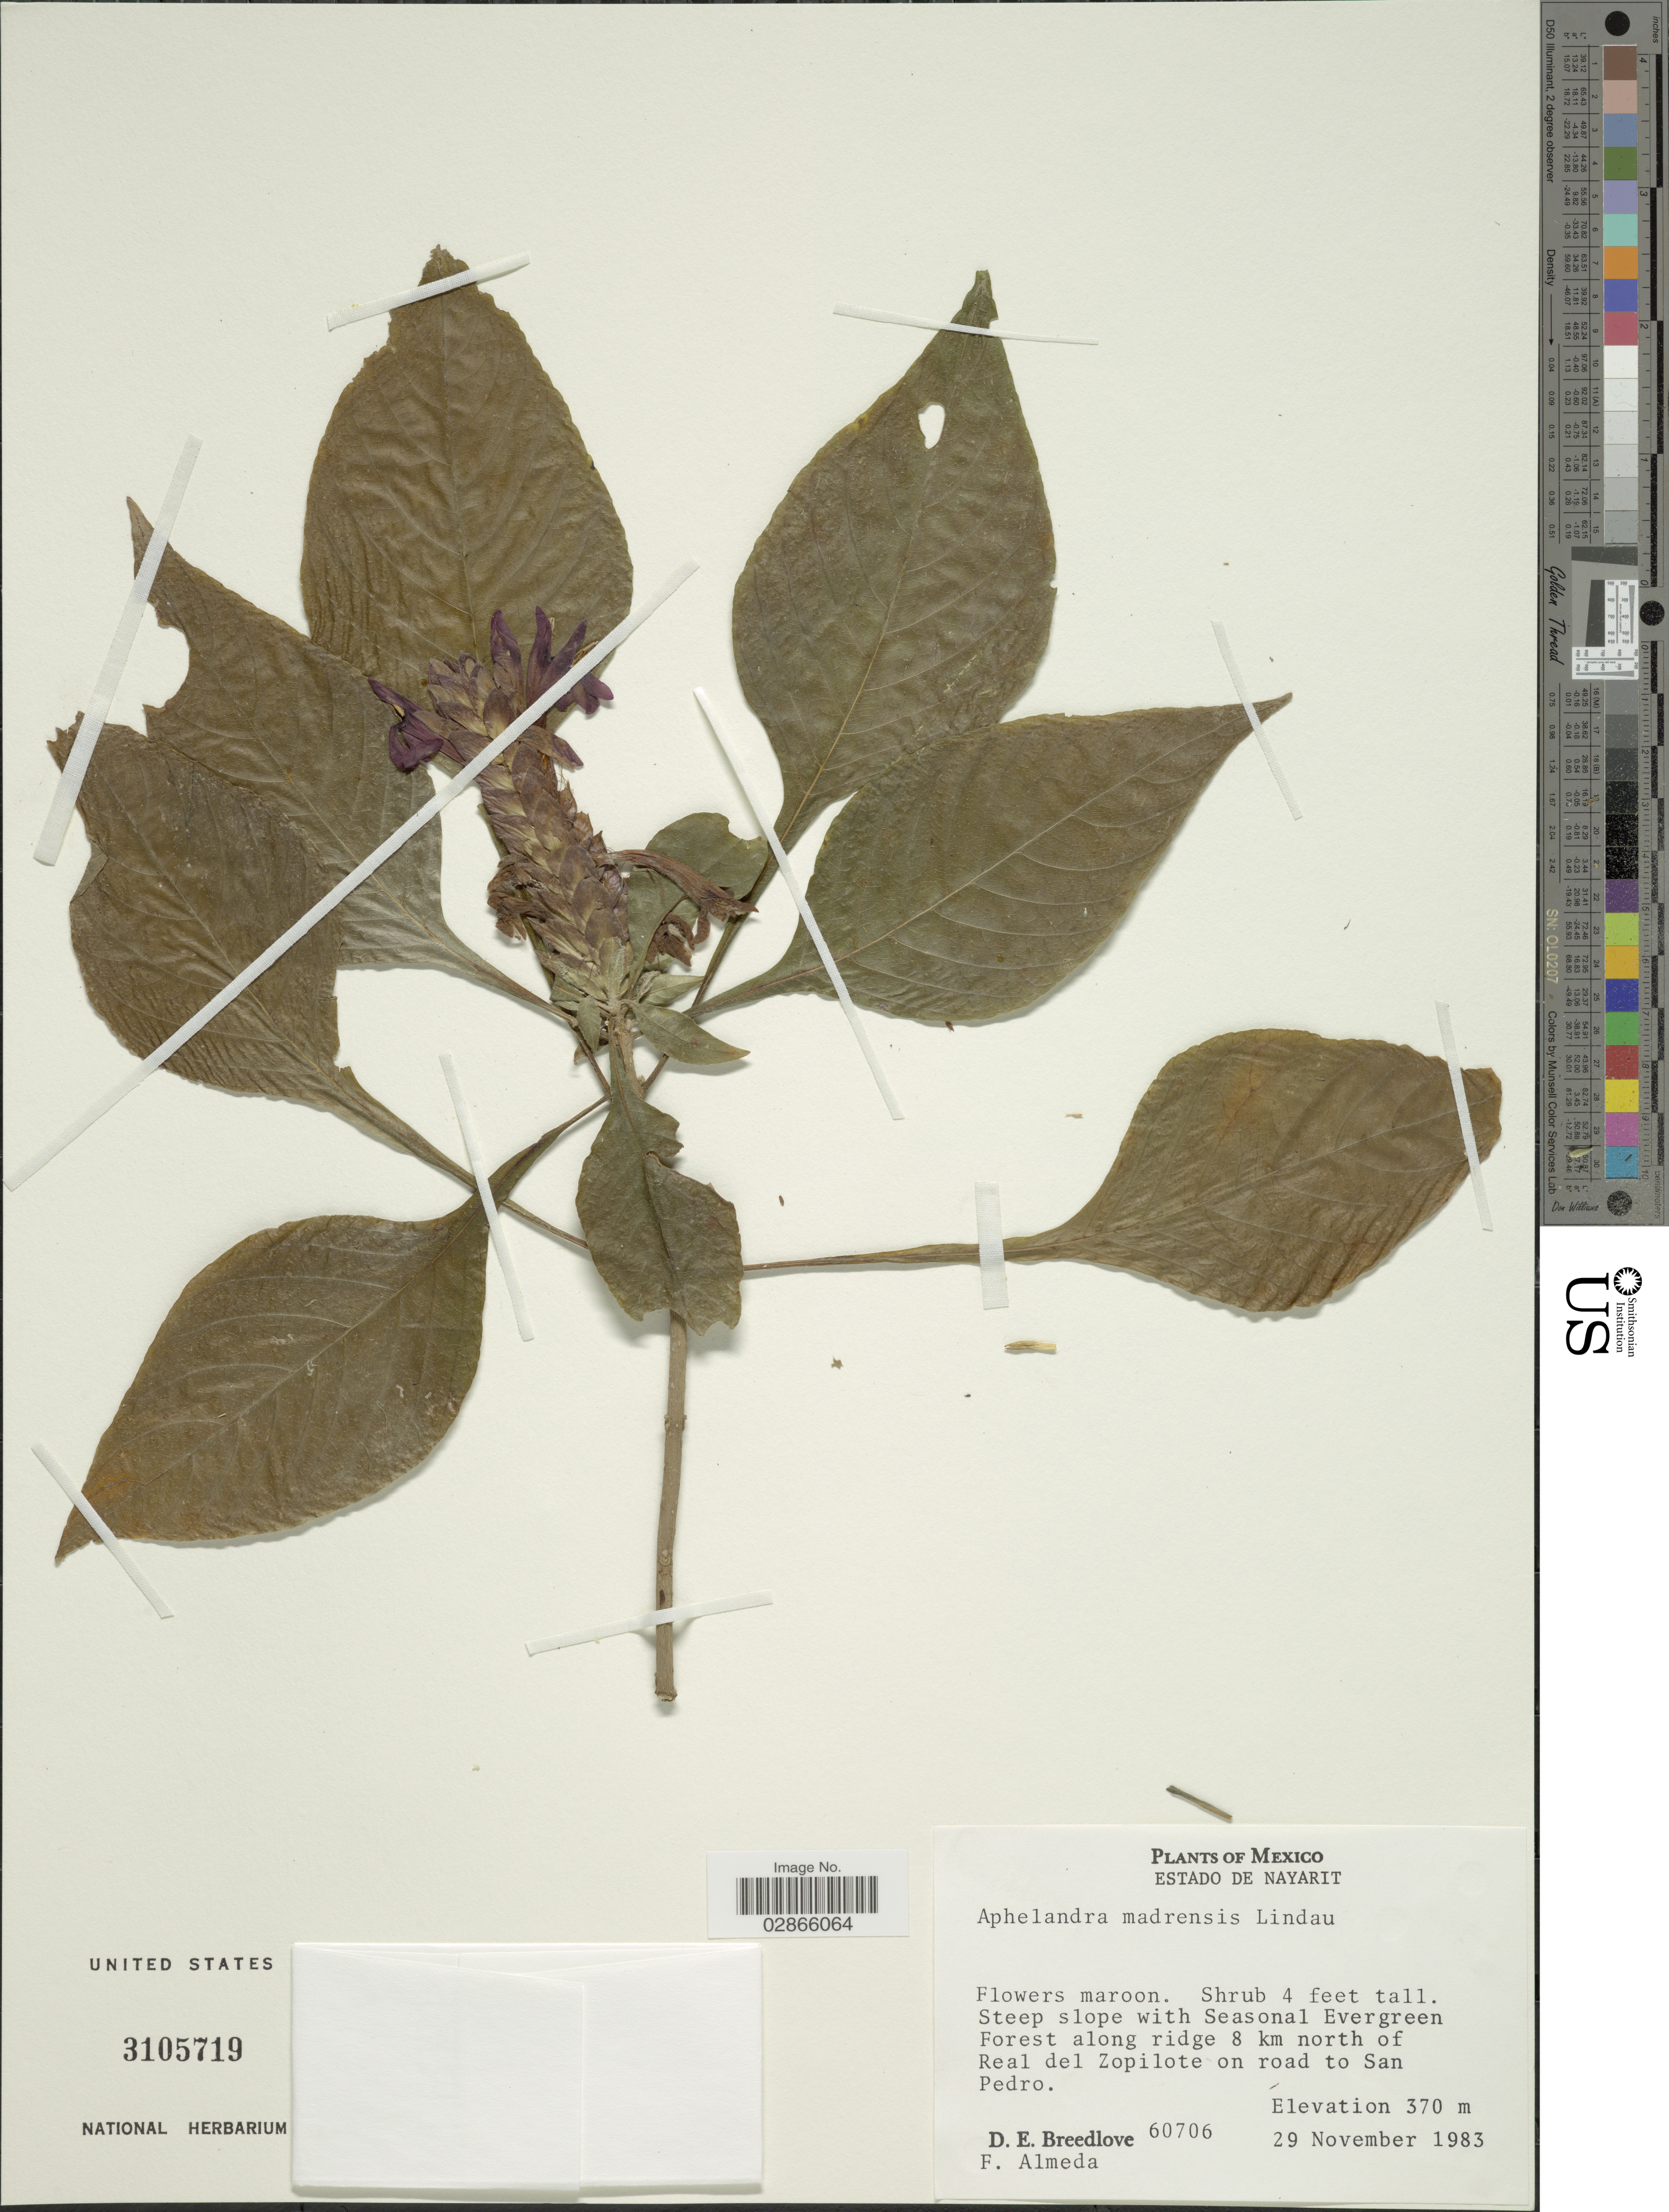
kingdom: Plantae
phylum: Tracheophyta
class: Magnoliopsida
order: Lamiales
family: Acanthaceae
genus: Aphelandra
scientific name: Aphelandra madrensis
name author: Lindau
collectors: D. E. Breedlove & F. Almeda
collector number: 60706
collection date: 1983-11-29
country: Mexico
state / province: Nayarit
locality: Steep slope with Seasonal Evergreen Forest along ridge 8 km north of Real del Zopilote on road to San Pedro.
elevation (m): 370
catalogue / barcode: US 3105719